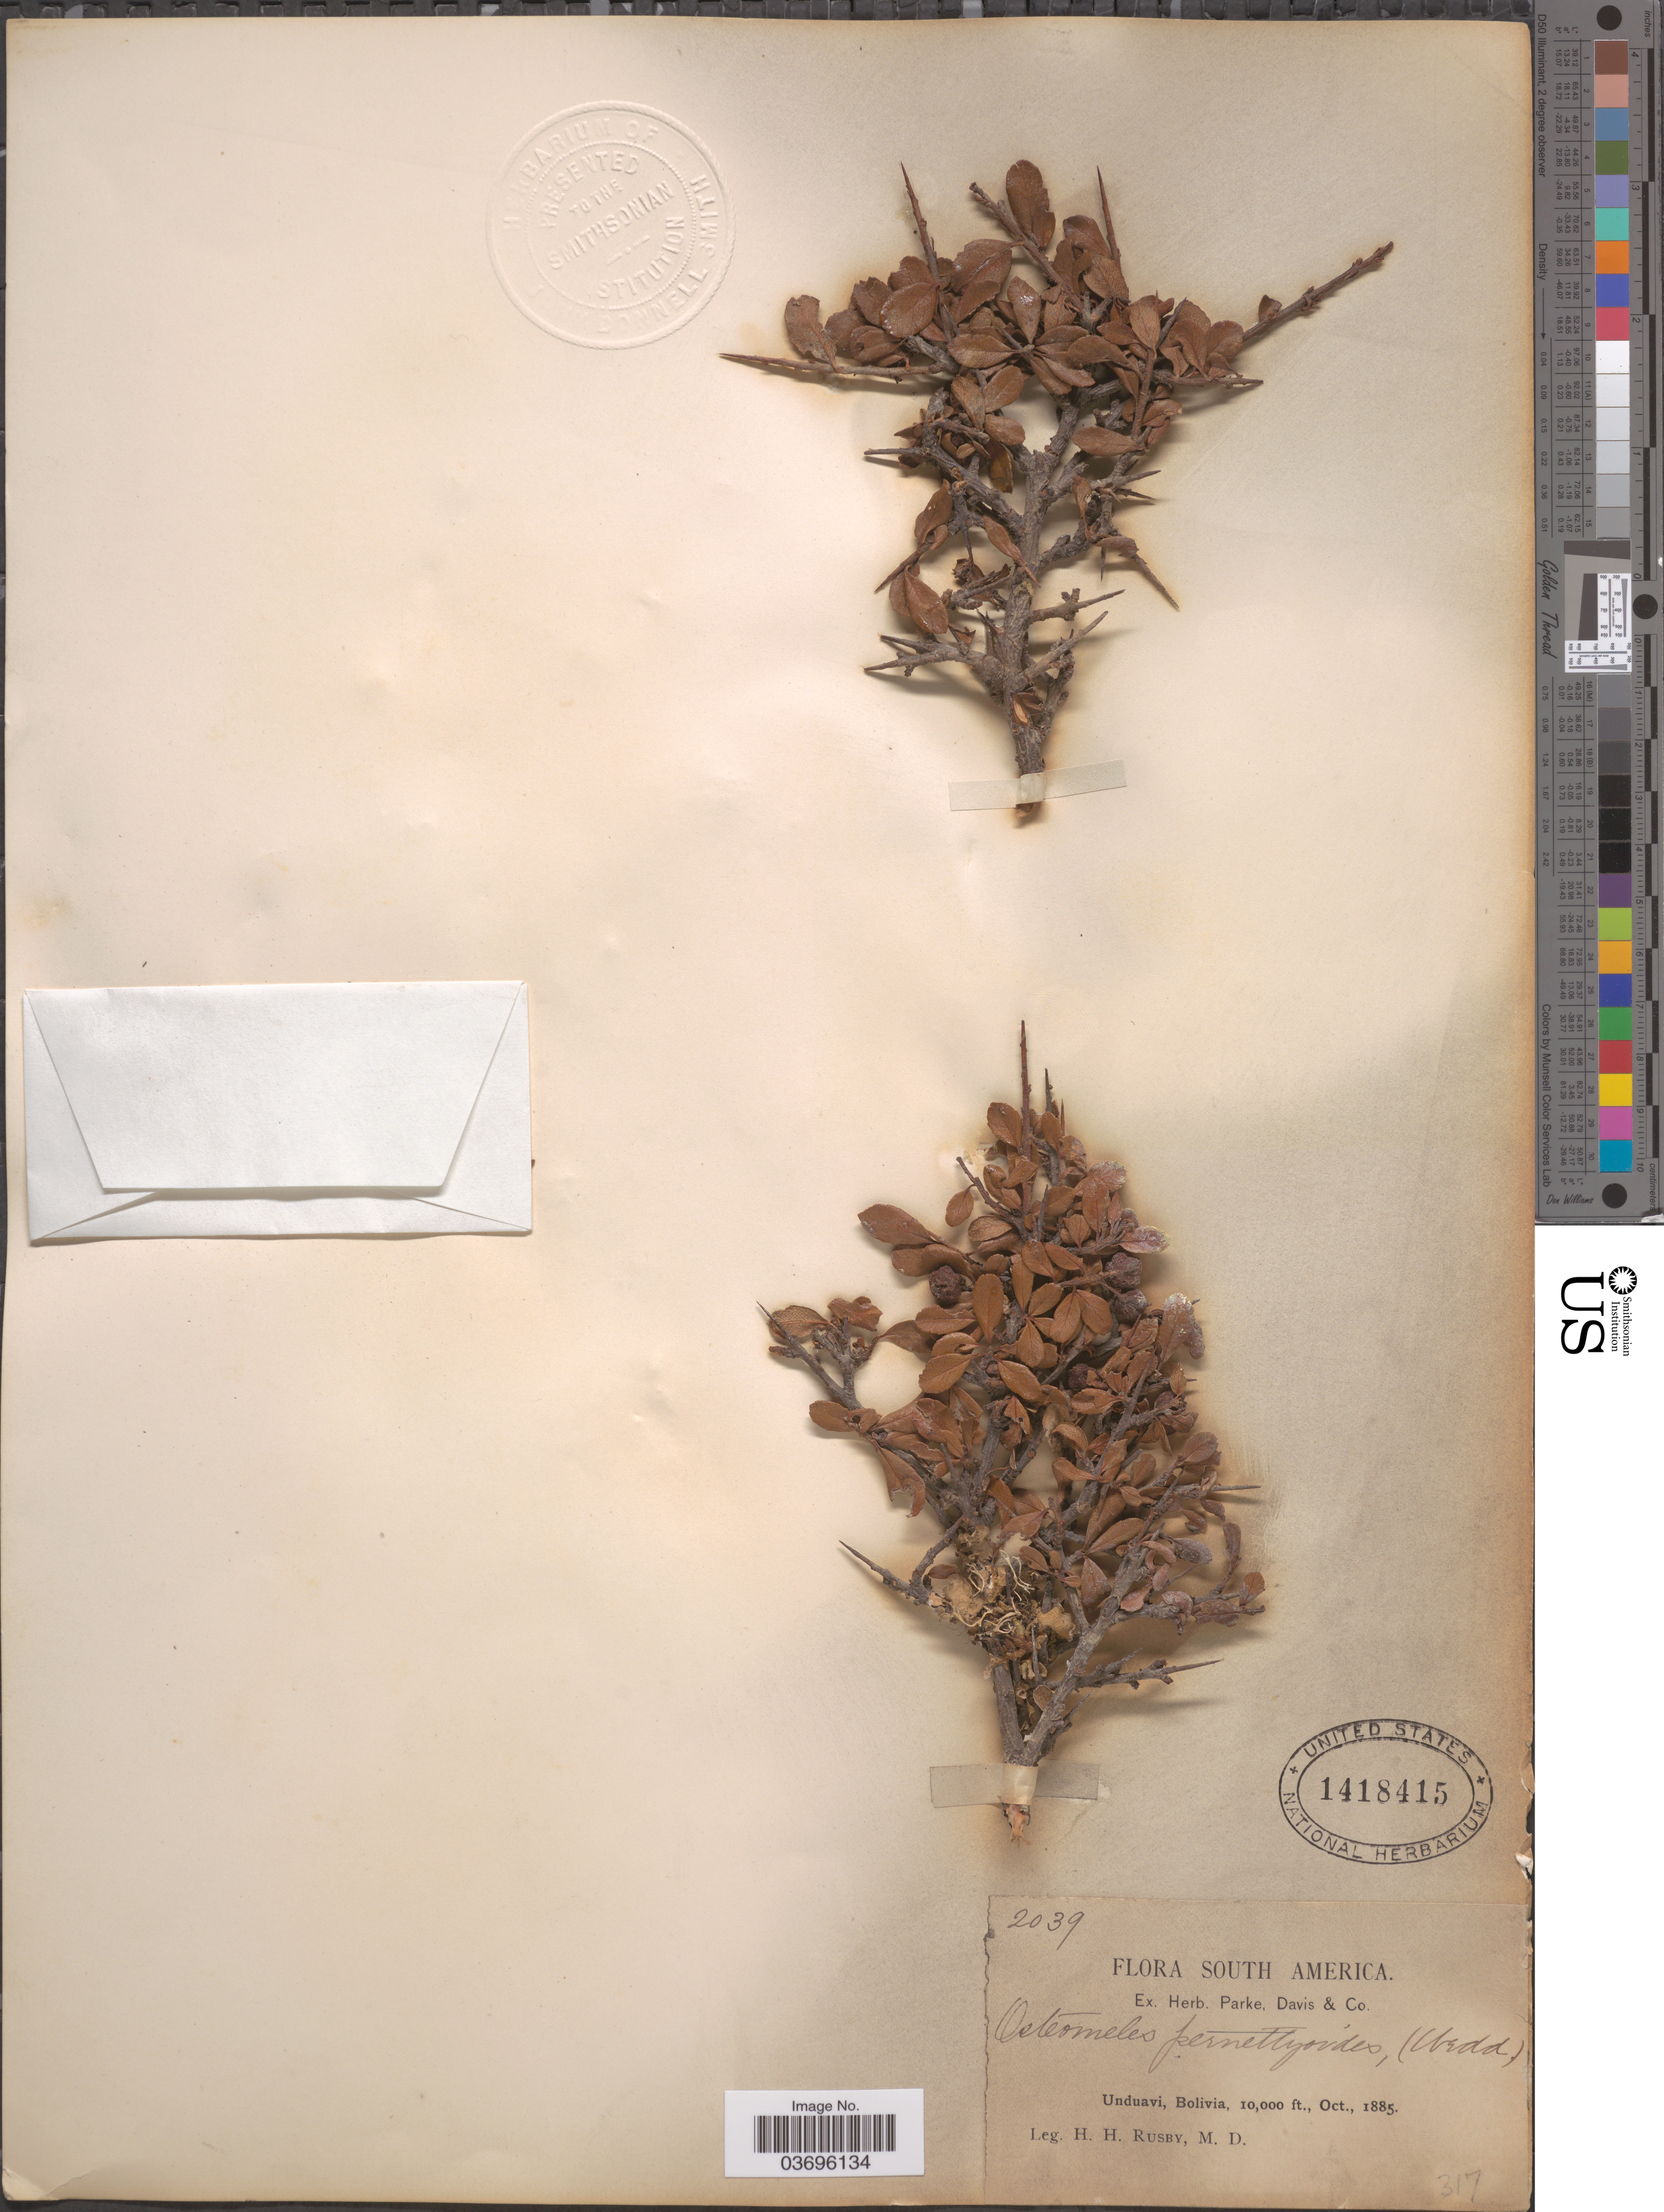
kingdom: Plantae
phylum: Tracheophyta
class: Magnoliopsida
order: Rosales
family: Rosaceae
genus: Hesperomeles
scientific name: Hesperomeles pernettyoides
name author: Wedd.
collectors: H. H. Rusby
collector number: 2039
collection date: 1885-10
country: Bolivia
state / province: La Paz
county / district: Nor Yungas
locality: Unduavi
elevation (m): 3048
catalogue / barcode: US 1418415